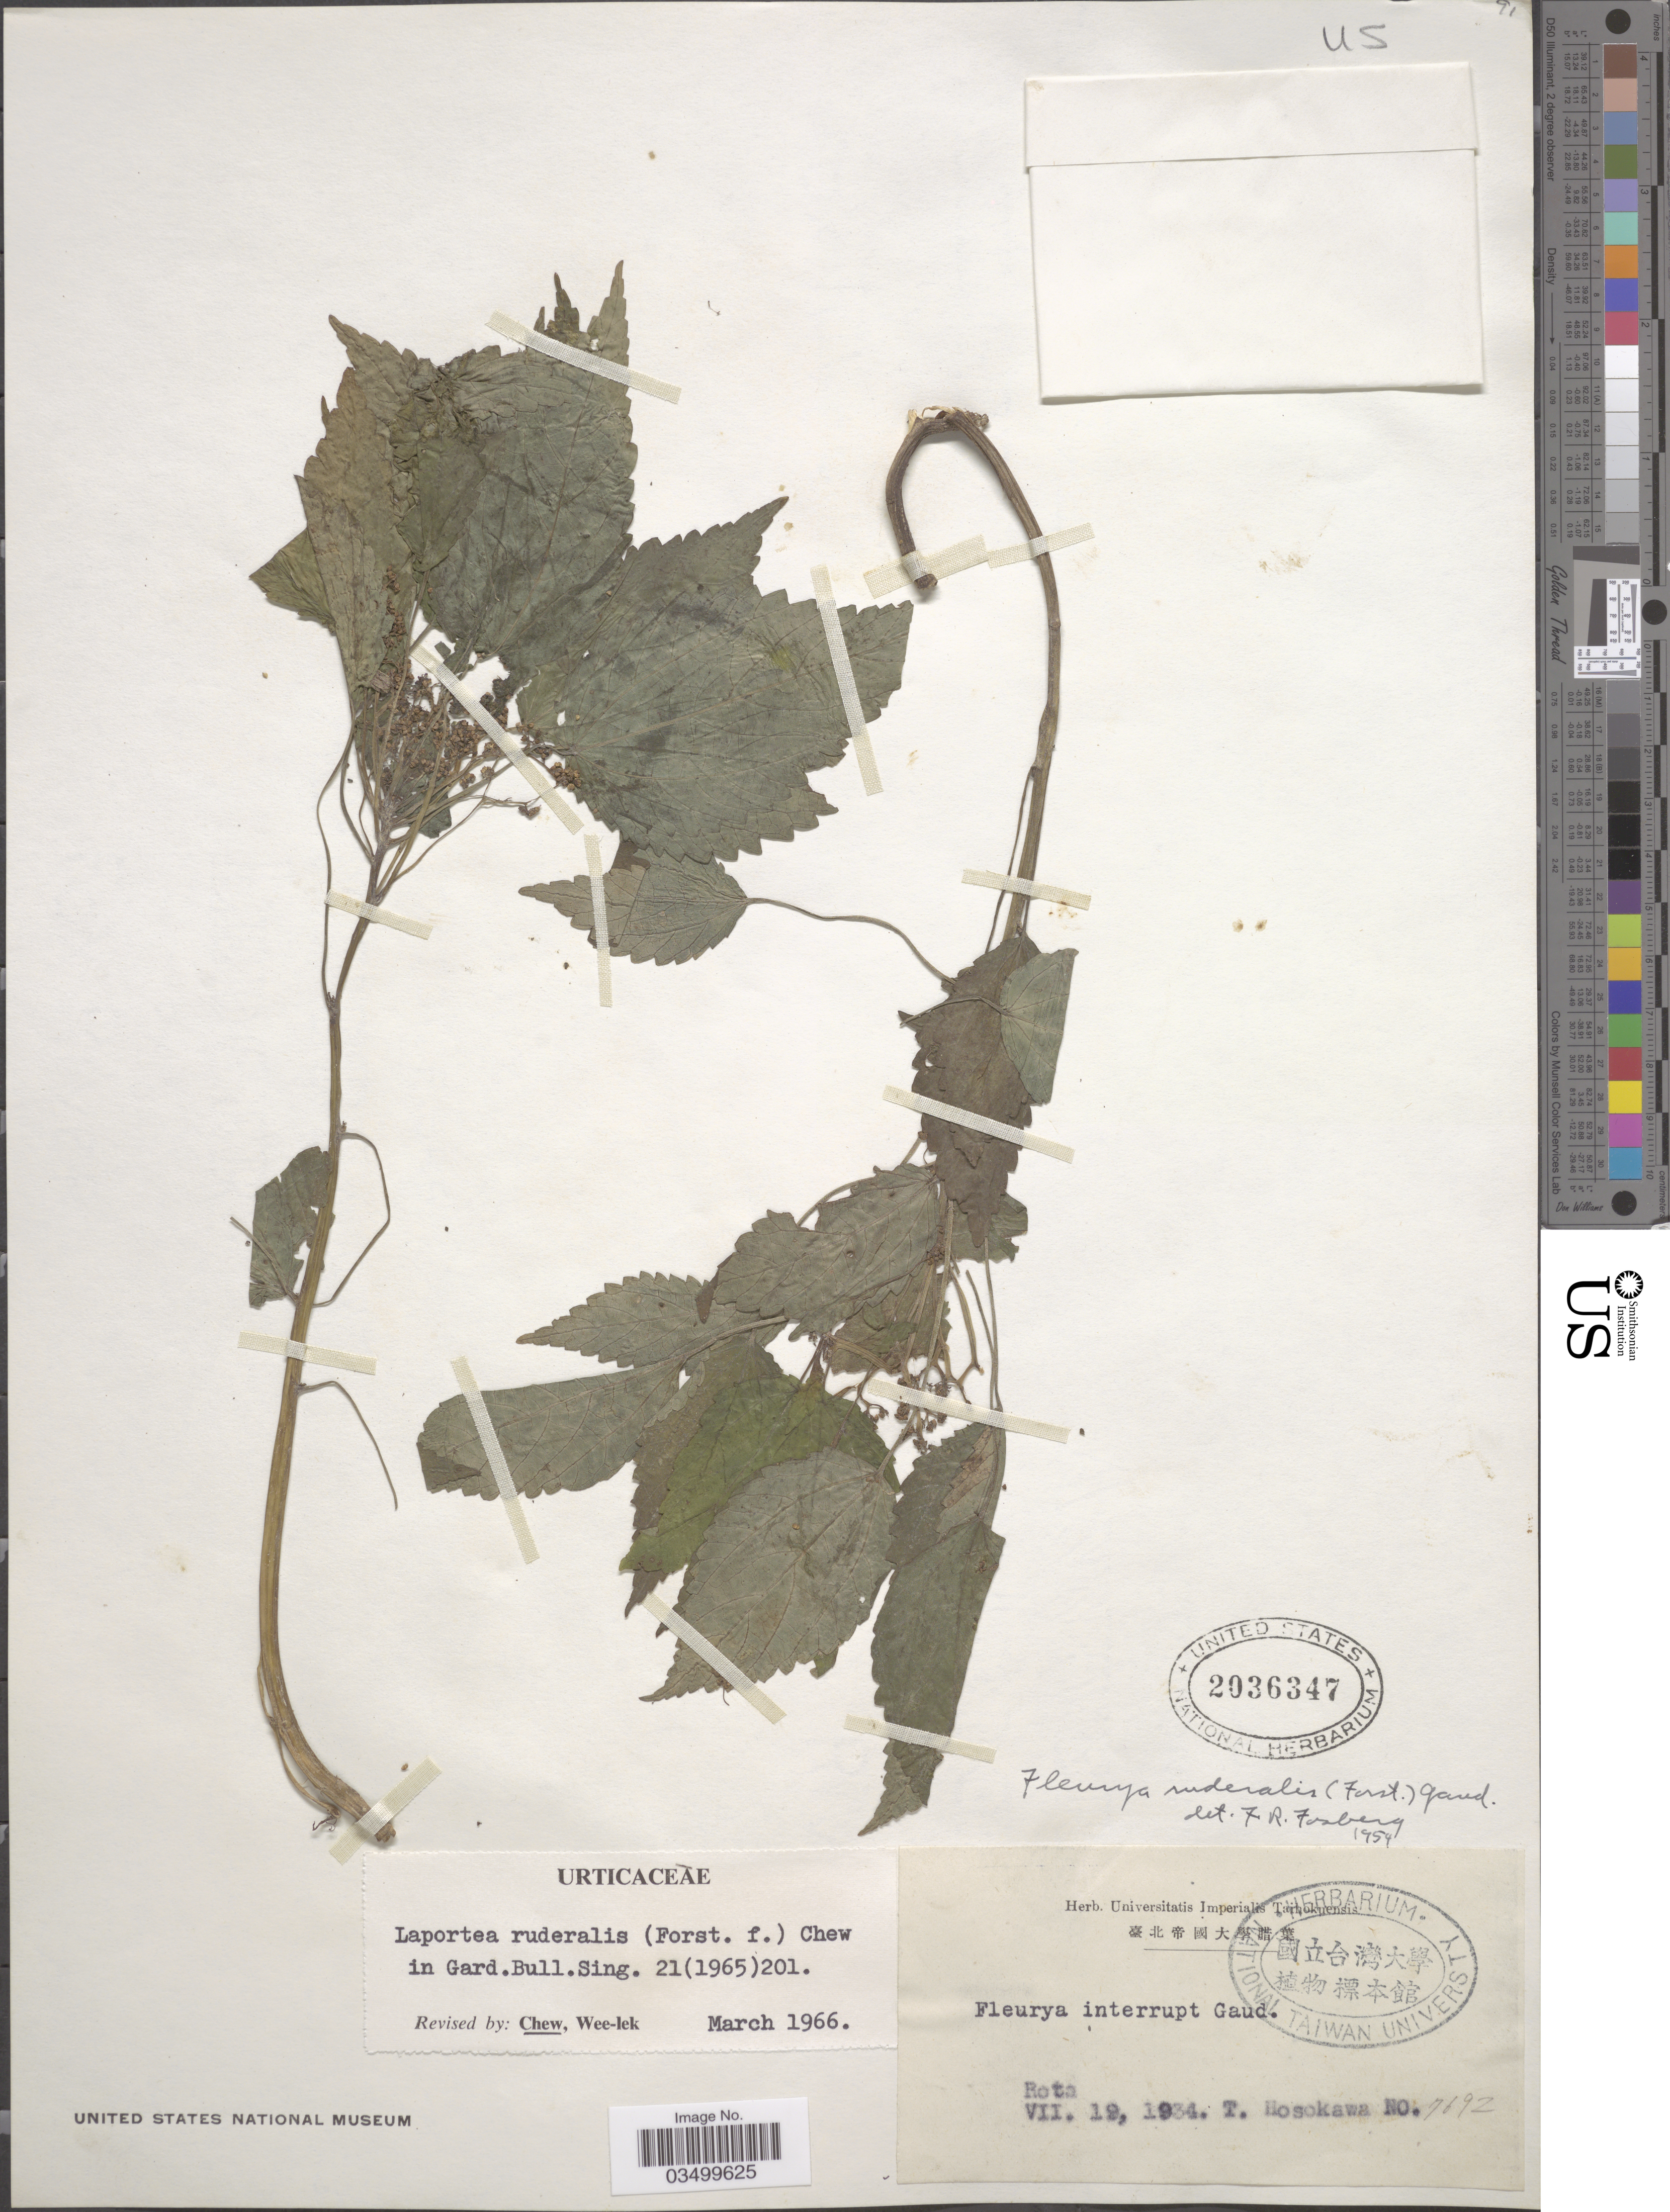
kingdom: Plantae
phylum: Tracheophyta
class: Magnoliopsida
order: Rosales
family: Urticaceae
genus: Laportea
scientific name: Laportea ruderalis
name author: (G. Forst.) Chew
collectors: T. Hosokawa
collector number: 7692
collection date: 1934-07-19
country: Northern Mariana Islands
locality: Rota.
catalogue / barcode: US 2036347